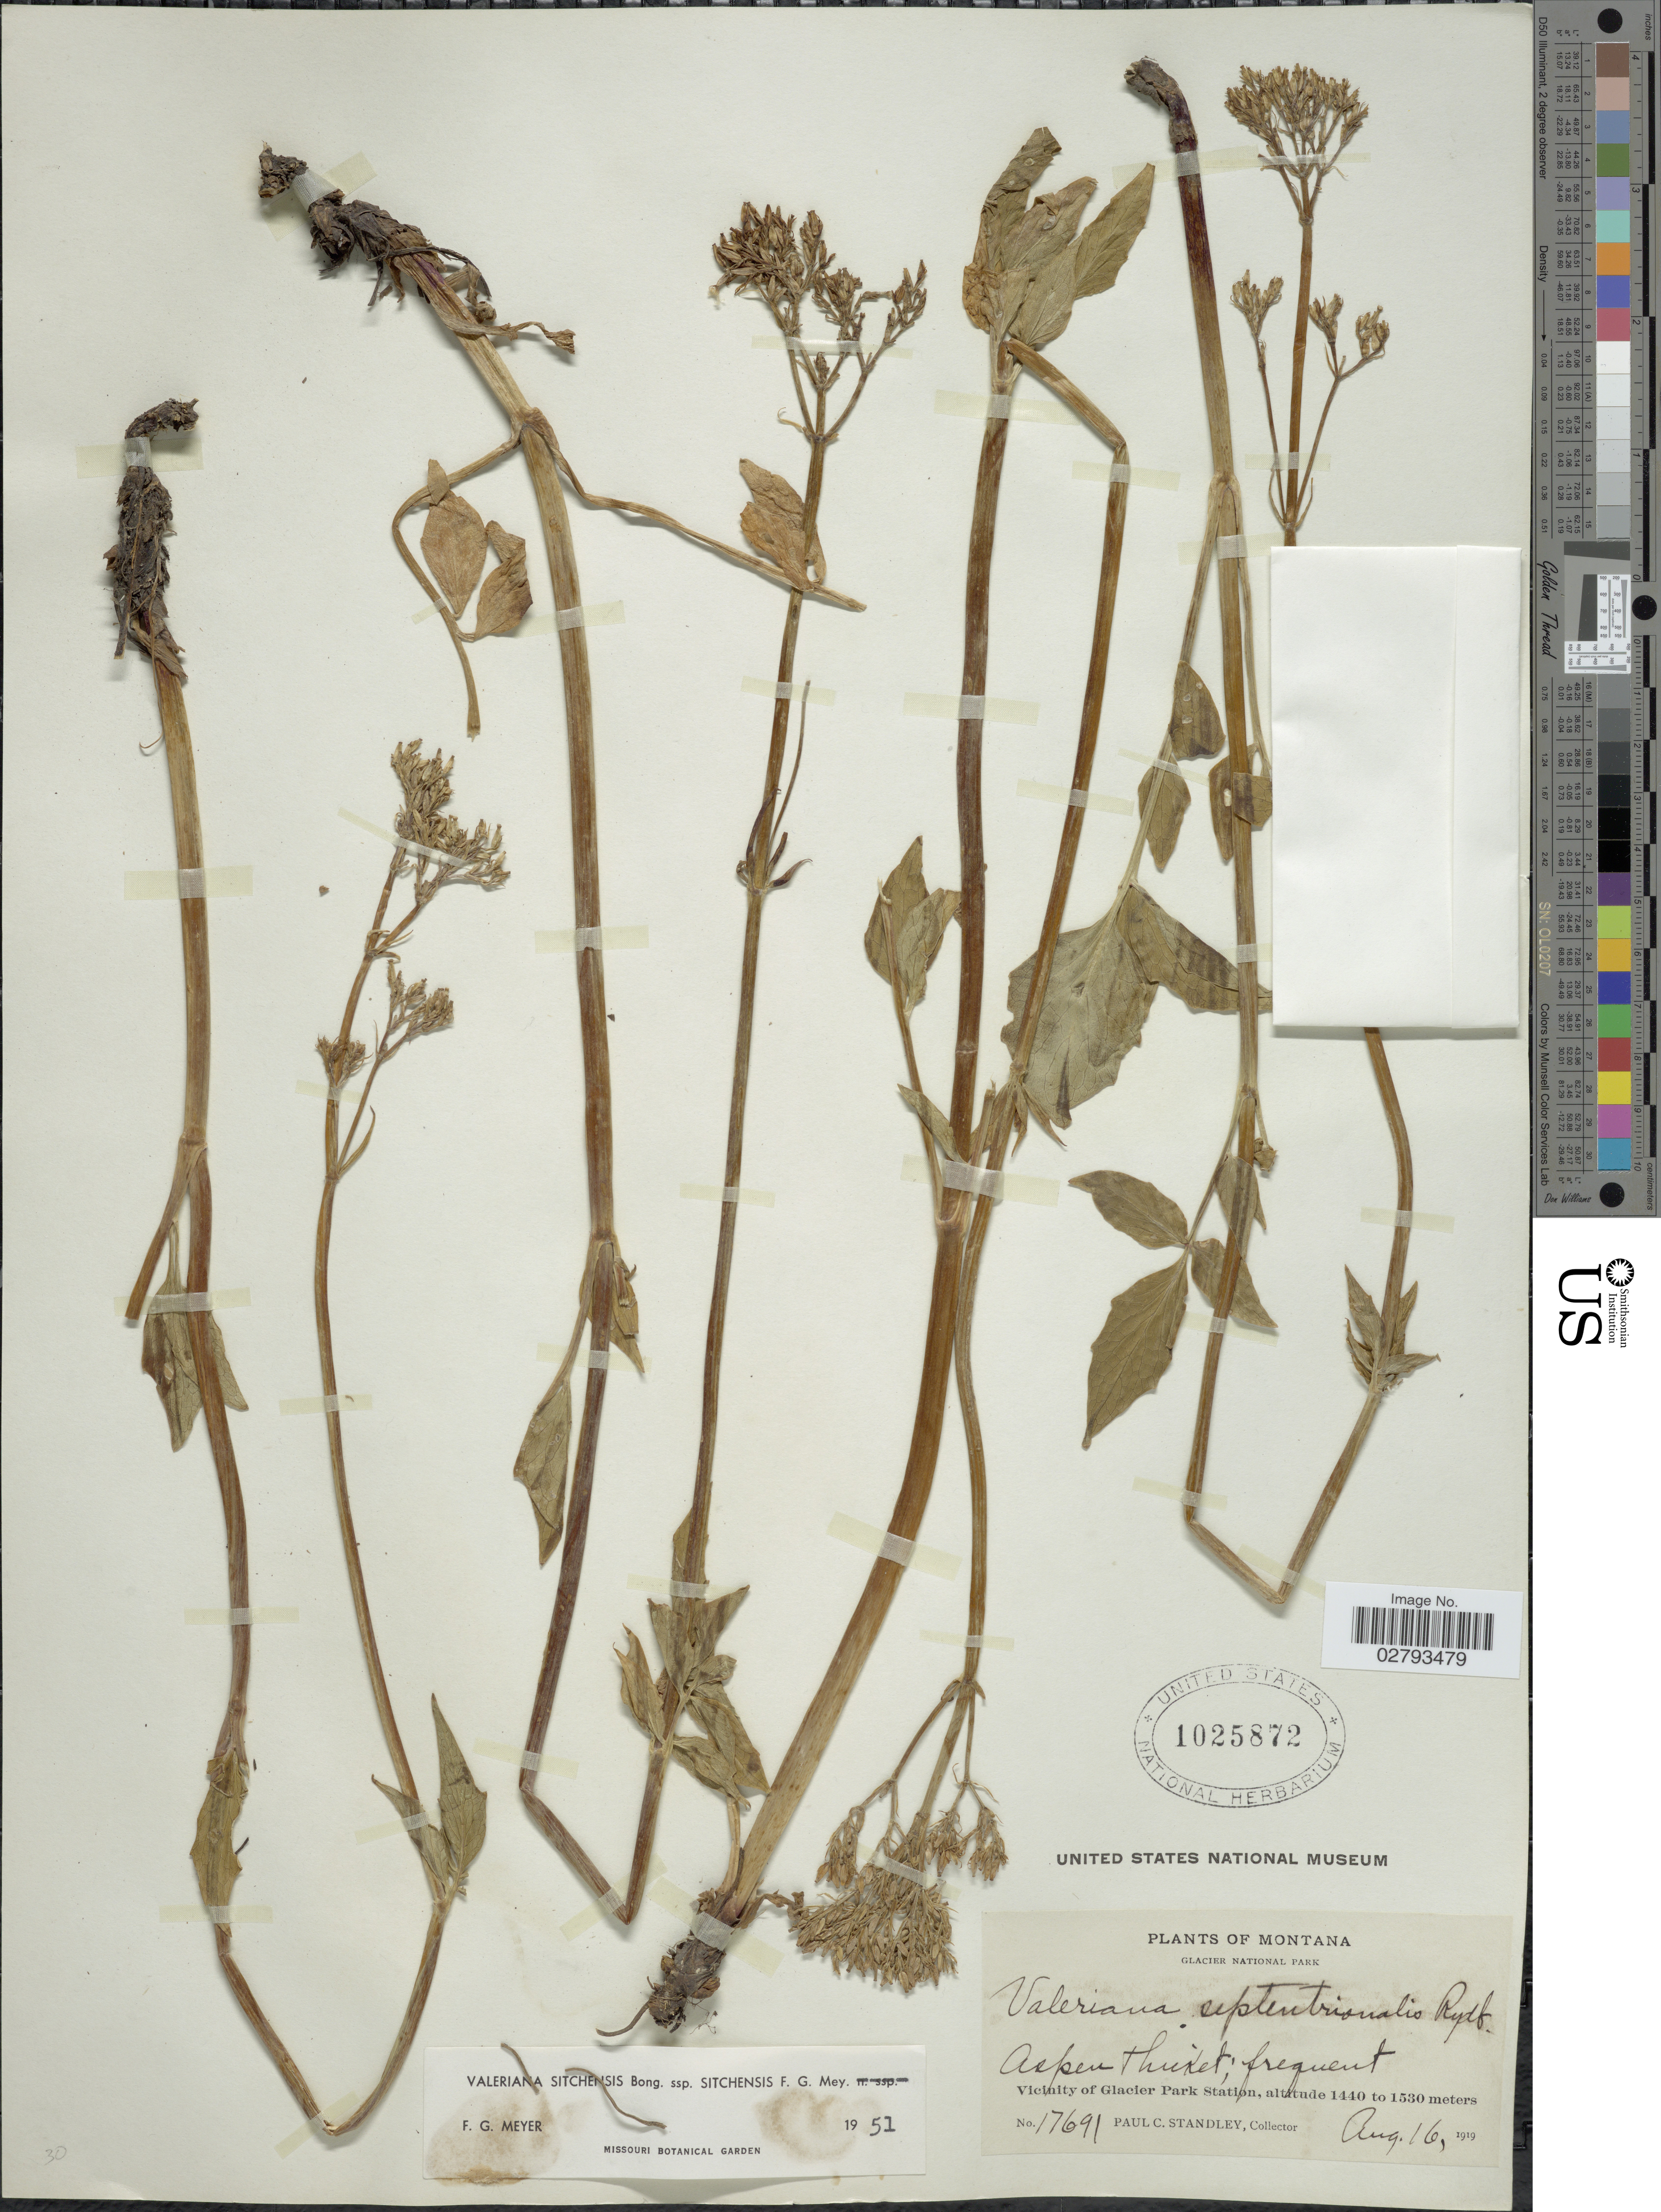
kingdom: Plantae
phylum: Tracheophyta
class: Magnoliopsida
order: Dipsacales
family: Caprifoliaceae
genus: Valeriana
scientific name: Valeriana sitchensis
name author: Bong.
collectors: P. C. Standley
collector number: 17691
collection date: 1919-08-16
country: United States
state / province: Montana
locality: Glacier National Park. Vicinity of Glacier Park Station.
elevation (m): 1440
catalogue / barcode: US 1025872